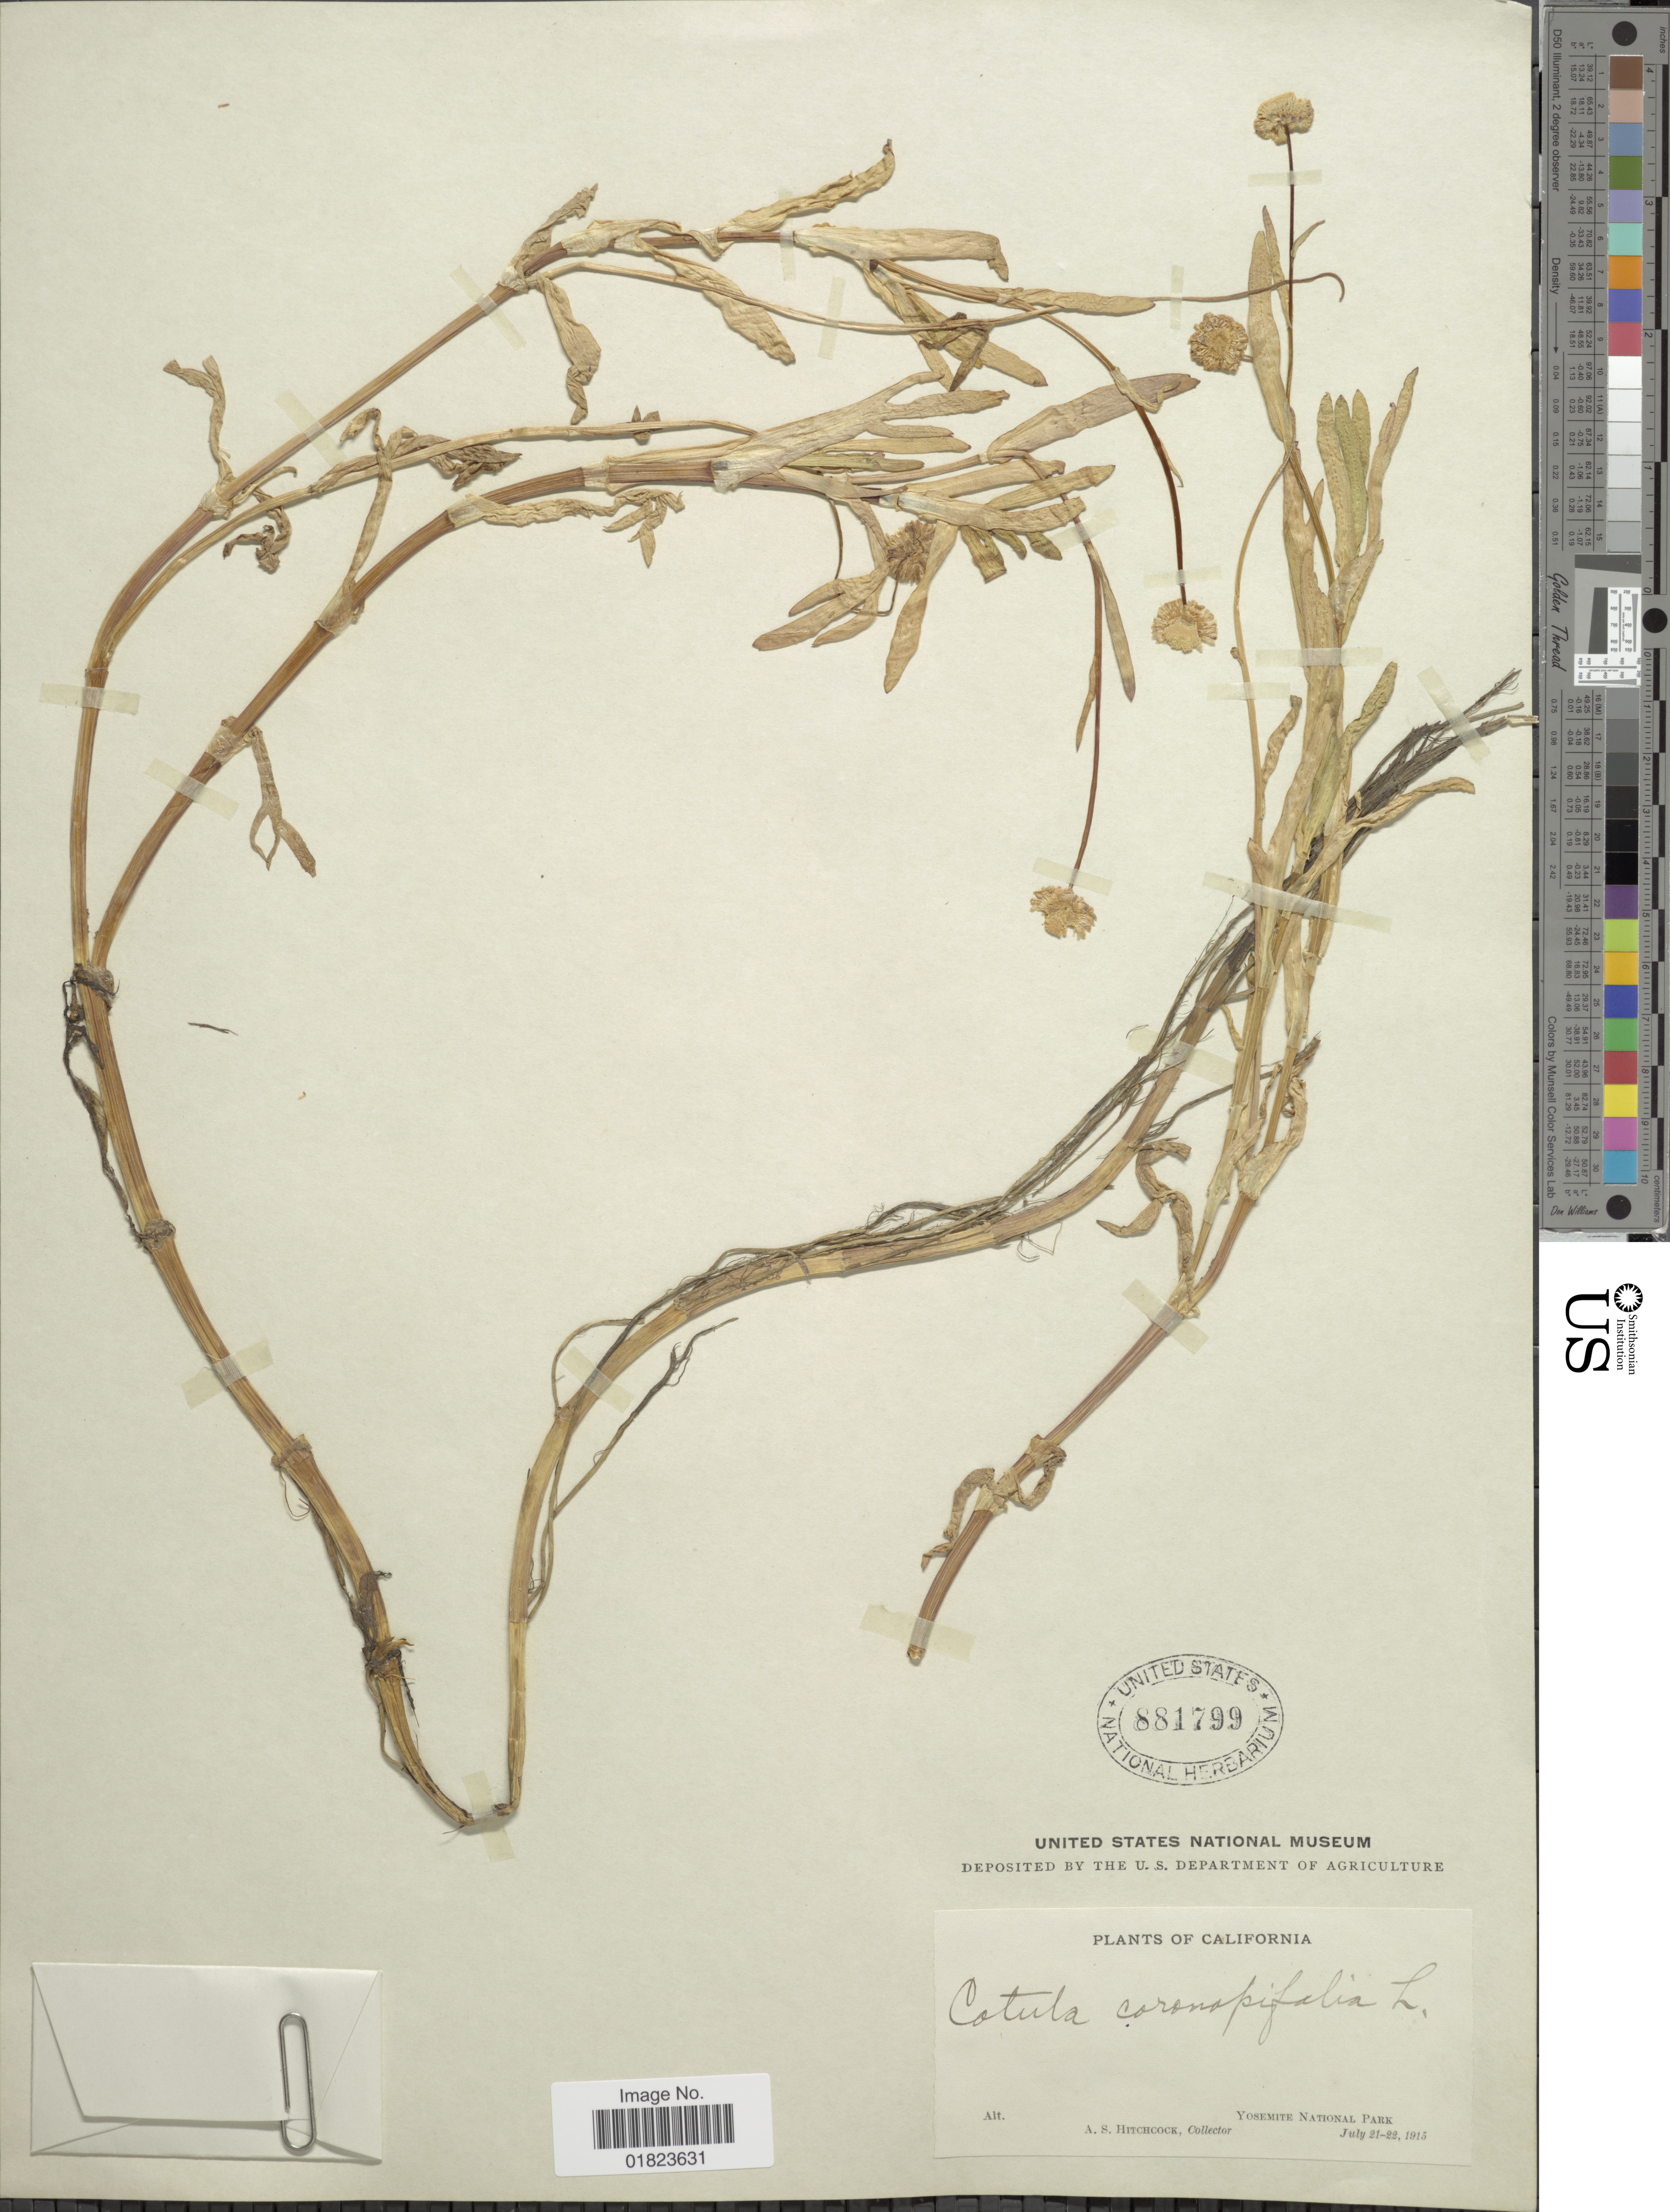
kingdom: Plantae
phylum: Tracheophyta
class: Magnoliopsida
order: Asterales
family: Asteraceae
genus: Cotula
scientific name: Cotula coronopifolia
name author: L.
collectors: A. S. Hitchcock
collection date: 1915-07-21/1915-07-22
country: United States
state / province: California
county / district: Mariposa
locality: Yosemite, National Park.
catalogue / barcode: US 881799